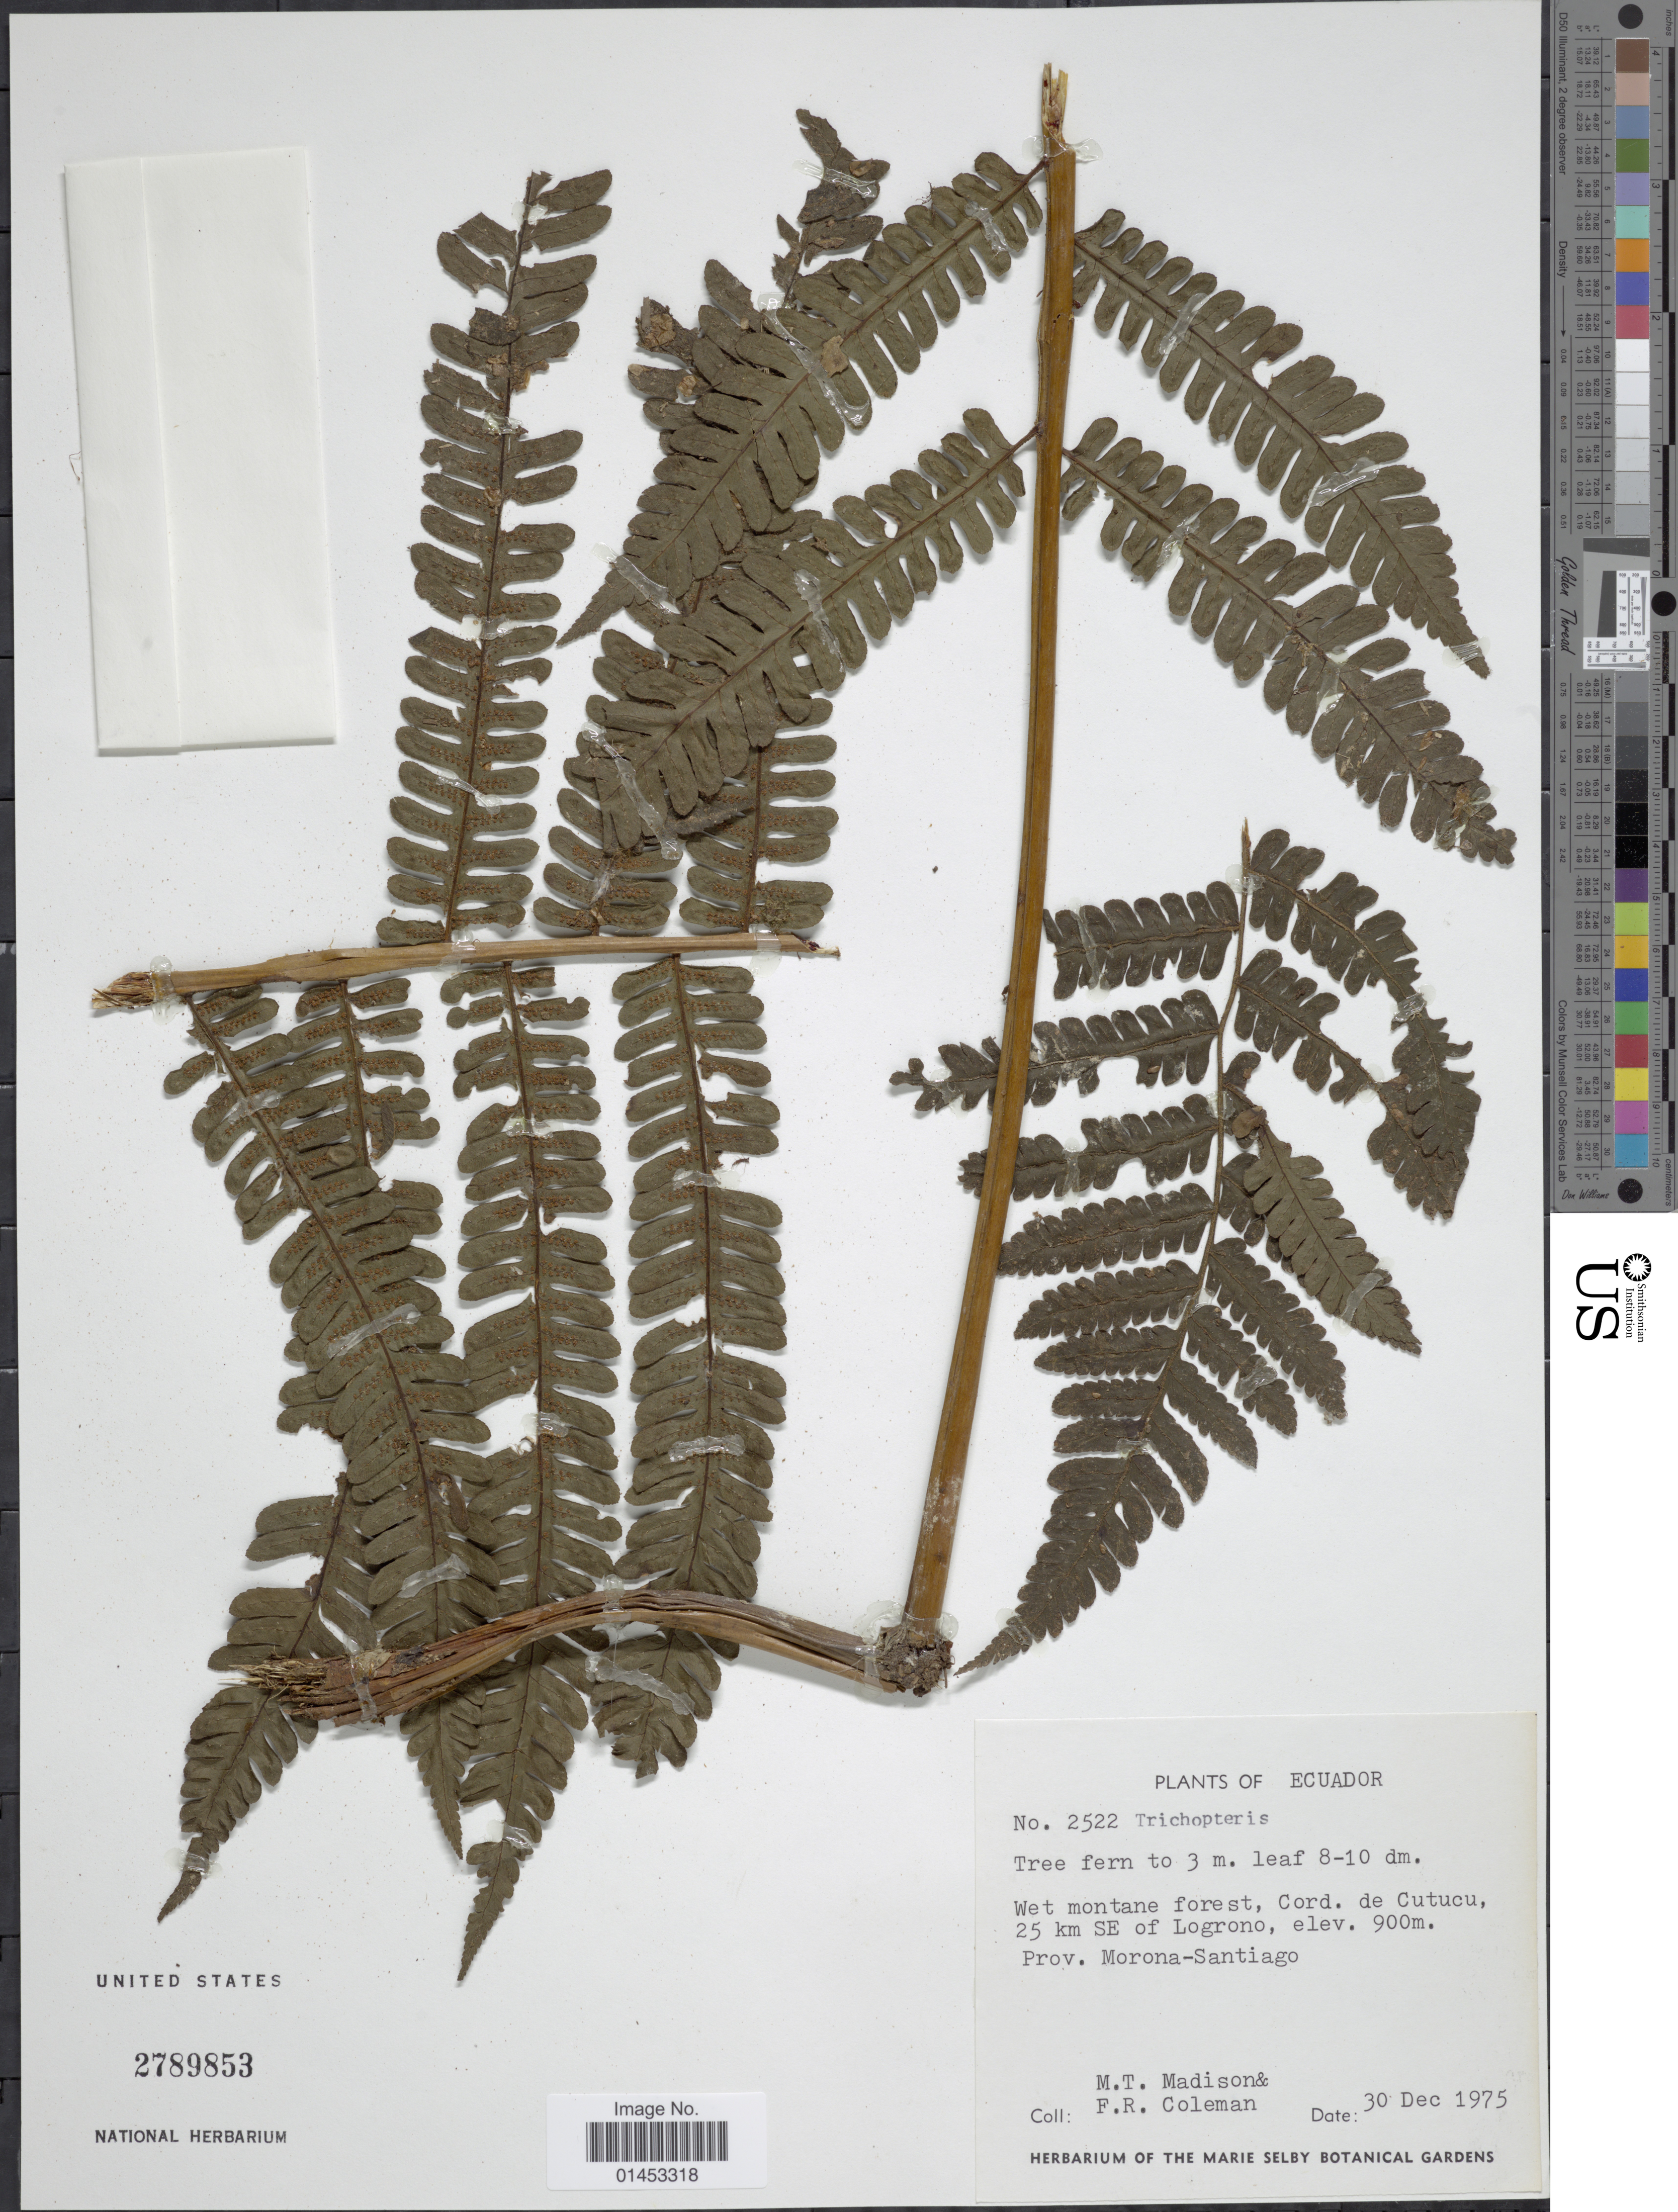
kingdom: Plantae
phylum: Tracheophyta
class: Polypodiopsida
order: Cyatheales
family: Cyatheaceae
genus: Cyathea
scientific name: Cyathea sp.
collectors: M. T. Madison & F. Coleman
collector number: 2522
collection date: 1975-12-30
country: Ecuador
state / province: Morona-Santiago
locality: Wet montane forest, Cord. de Cutucu, 25km SE of Logrono, prov. Moron-Santiago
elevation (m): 900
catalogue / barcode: US 2789853